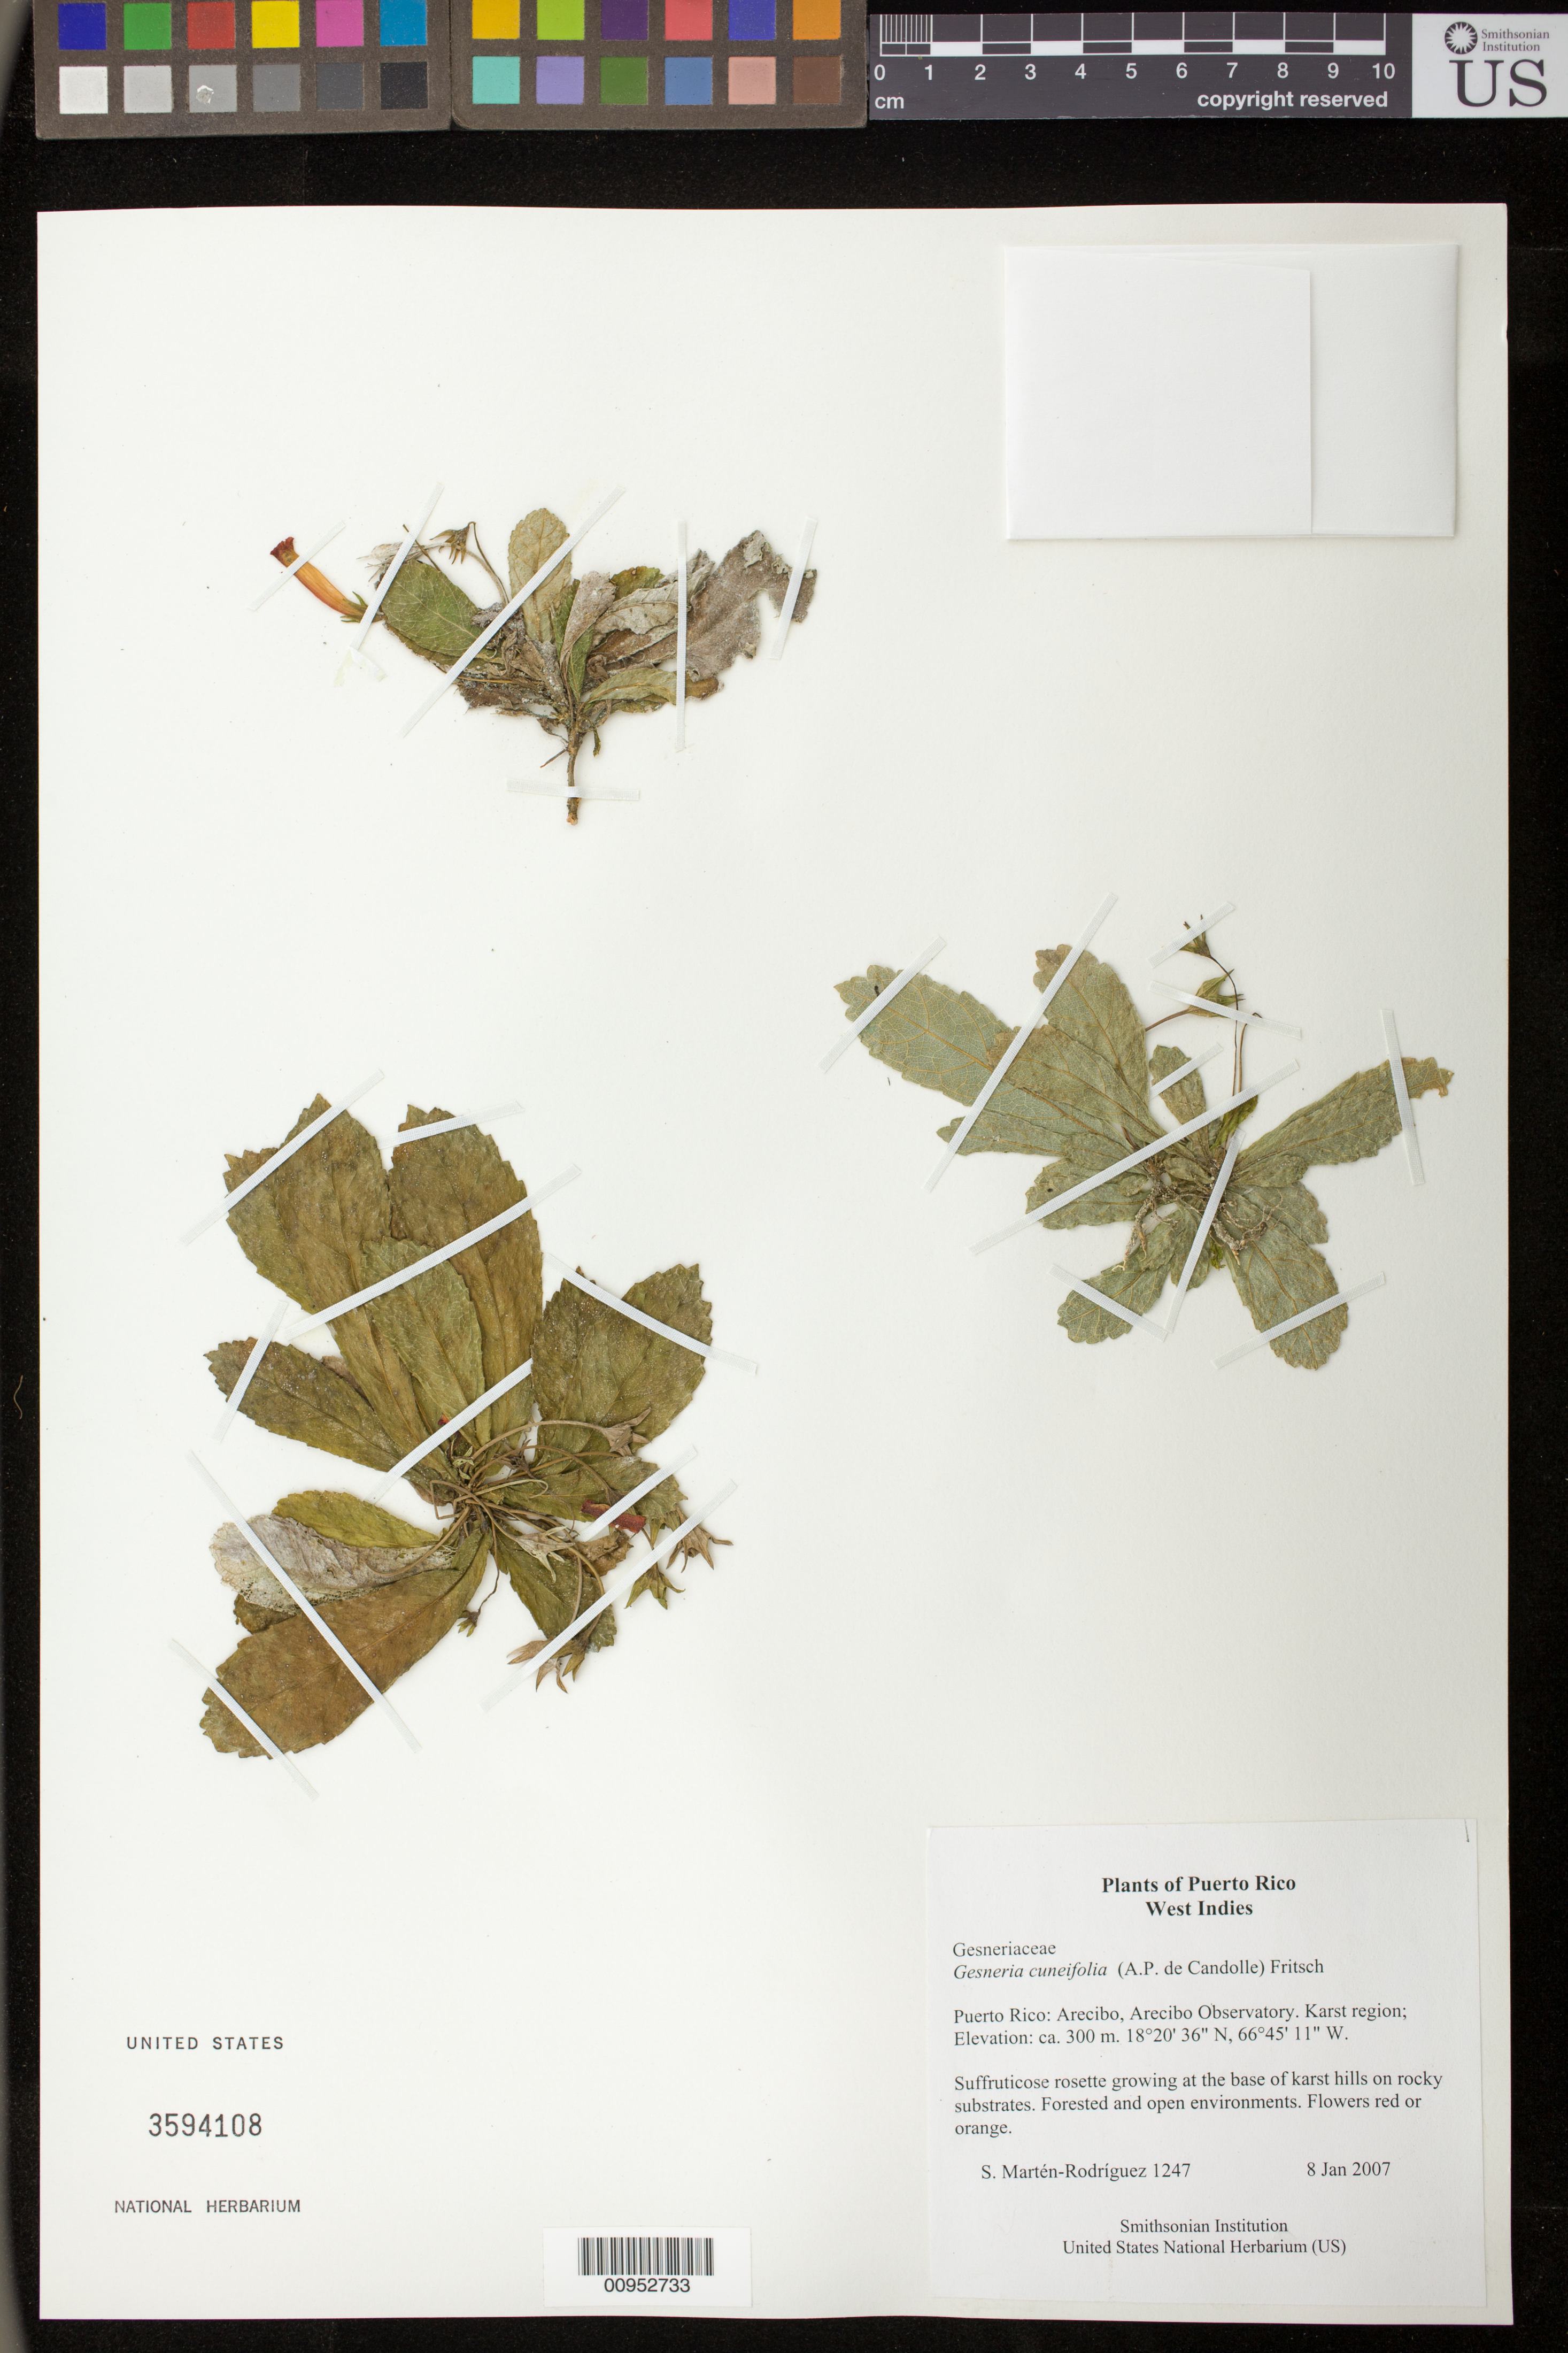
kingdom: Plantae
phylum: Tracheophyta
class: Magnoliopsida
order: Lamiales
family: Gesneriaceae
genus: Gesneria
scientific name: Gesneria cuneifolia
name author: (DC.) Fritsch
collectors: S. Martén-Rodríguez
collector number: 1247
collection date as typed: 08 Jan 2007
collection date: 2007-01-08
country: Puerto Rico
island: Puerto Rico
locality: Arecibo, Arecibo Observatory, Karst Region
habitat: Growing at the base of karst hills on rocky substrates; forested and open environments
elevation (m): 300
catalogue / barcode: US 3594108